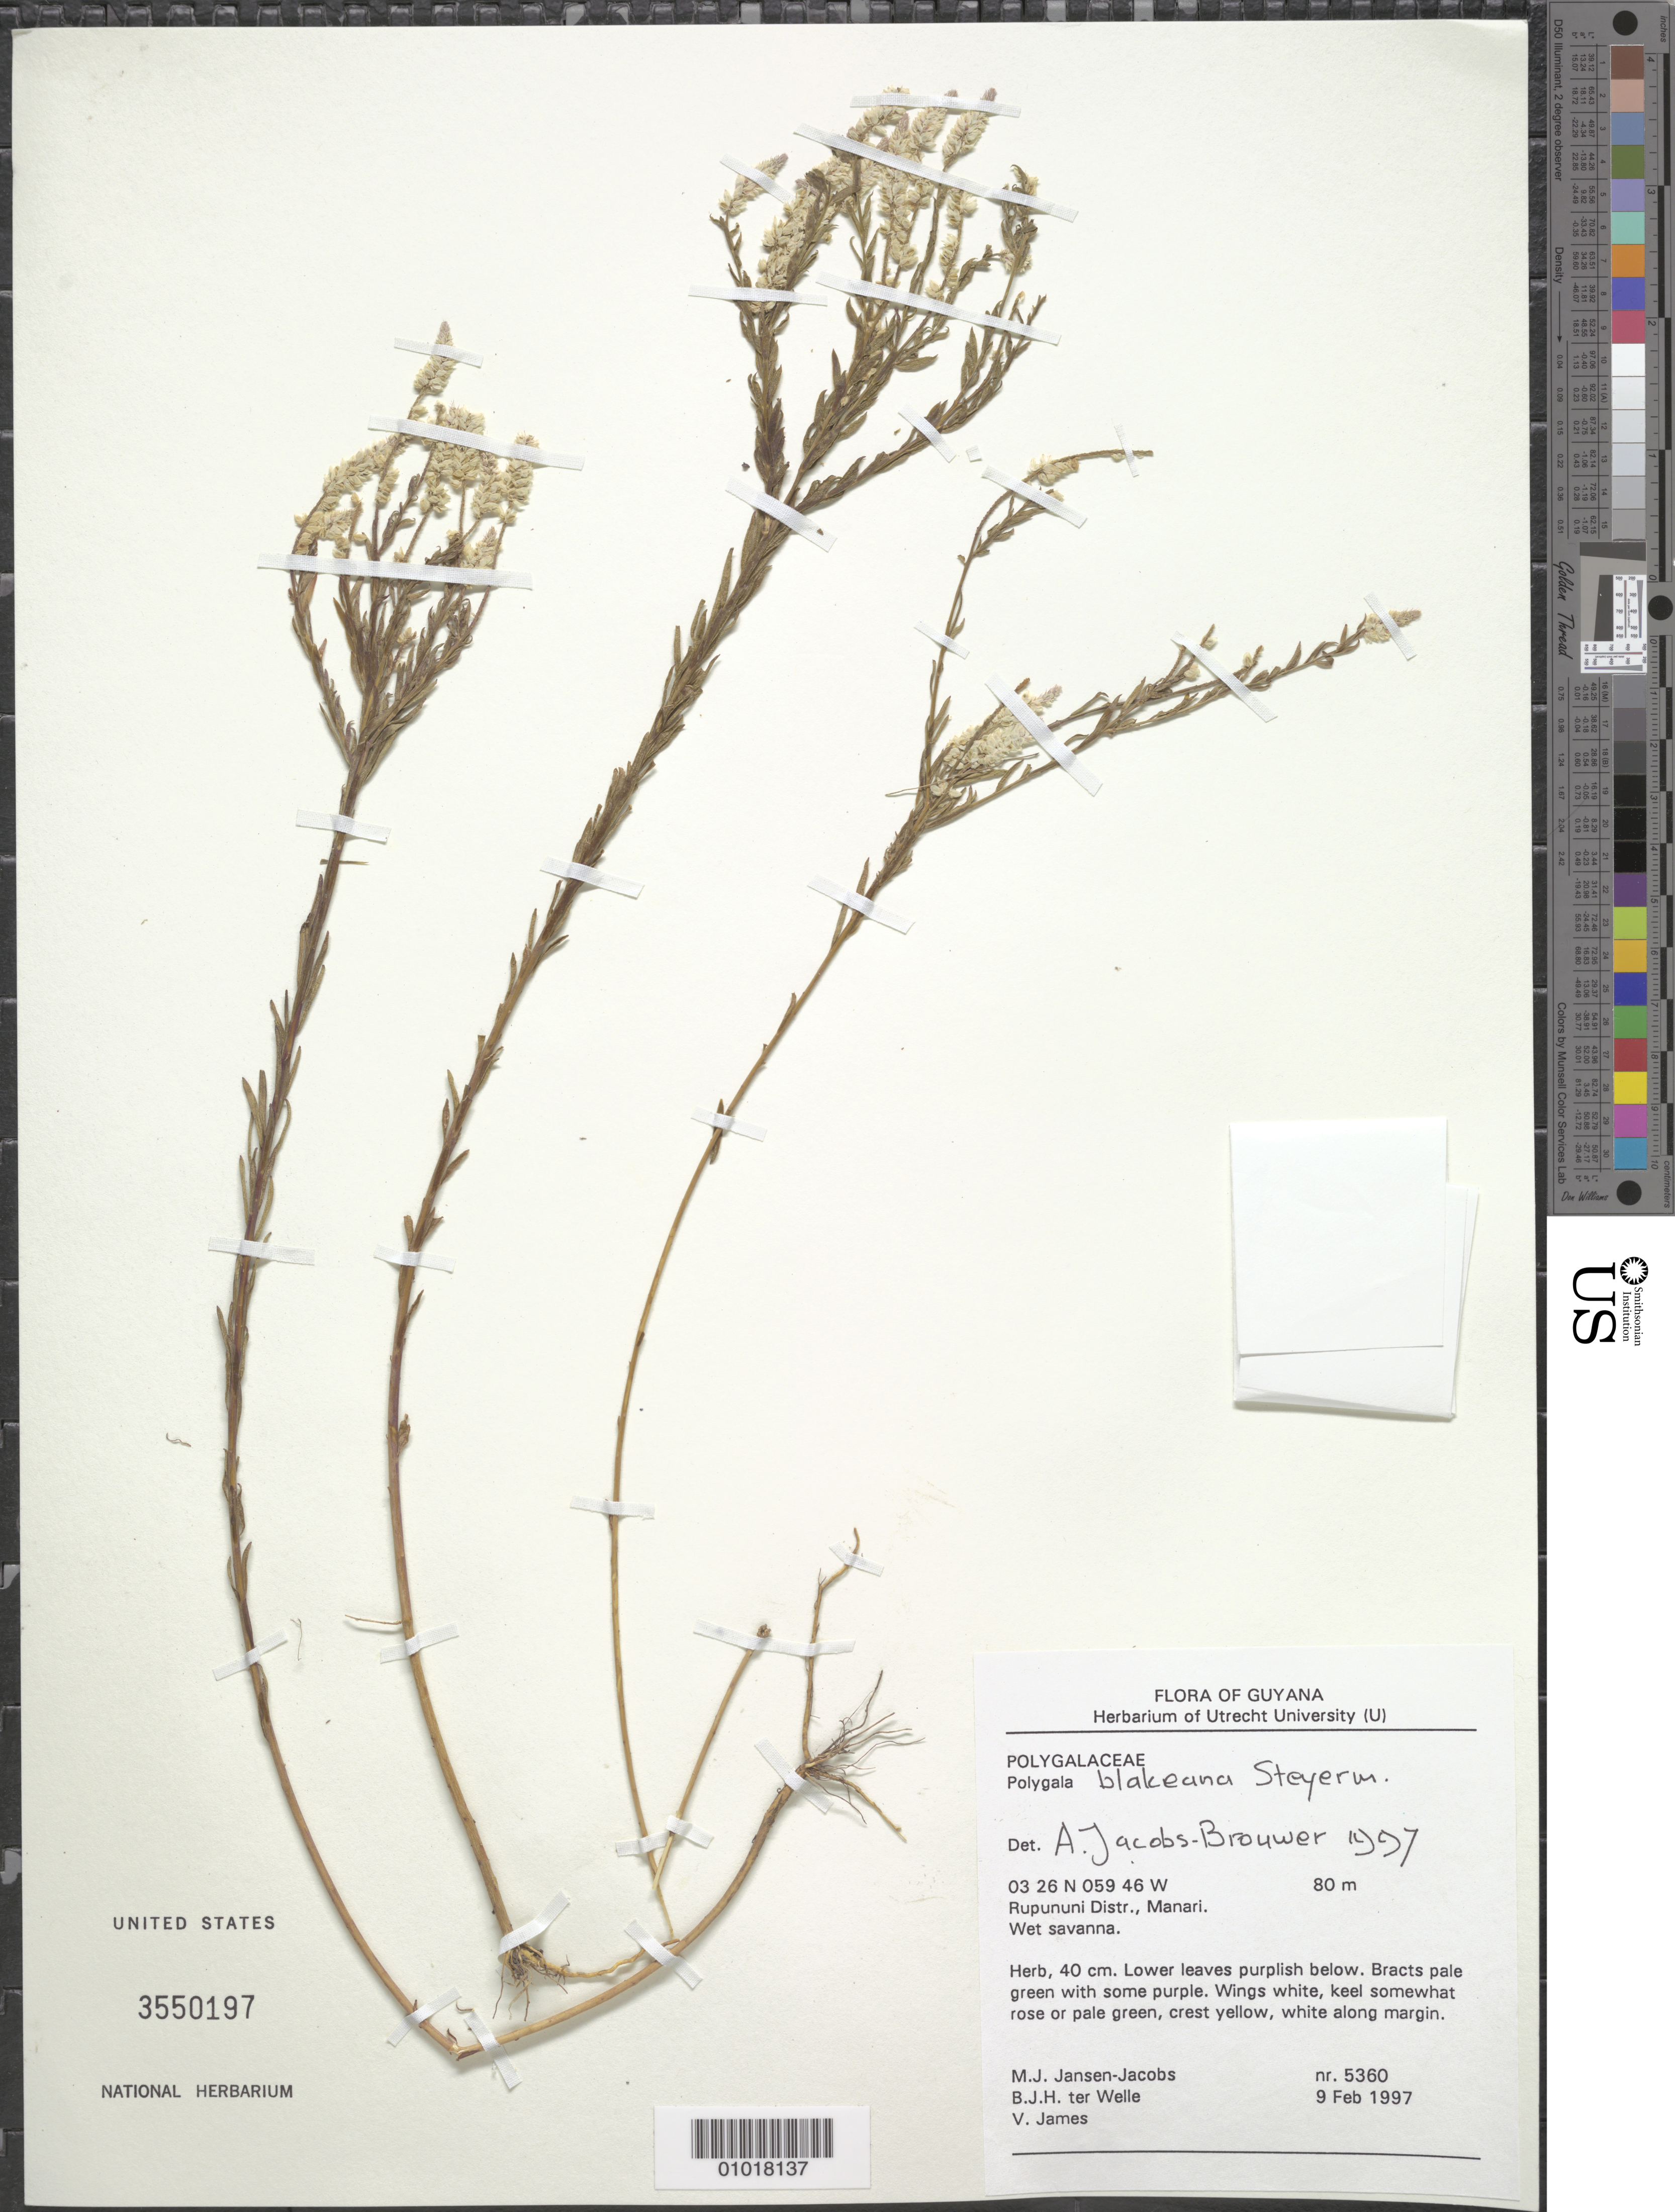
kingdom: Plantae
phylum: Tracheophyta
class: Magnoliopsida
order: Fabales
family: Polygalaceae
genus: Polygala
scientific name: Polygala blakeana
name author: Steyerm.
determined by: Jacobs-Brouwer, A.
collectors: M. J. Jansen-Jacobs, B. Welle & V. James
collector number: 5360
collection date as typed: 9-Feb-97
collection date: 1997-02-09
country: Guyana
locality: Rupununi District, Manari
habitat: Wet savanna.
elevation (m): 80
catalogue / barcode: US 3550197